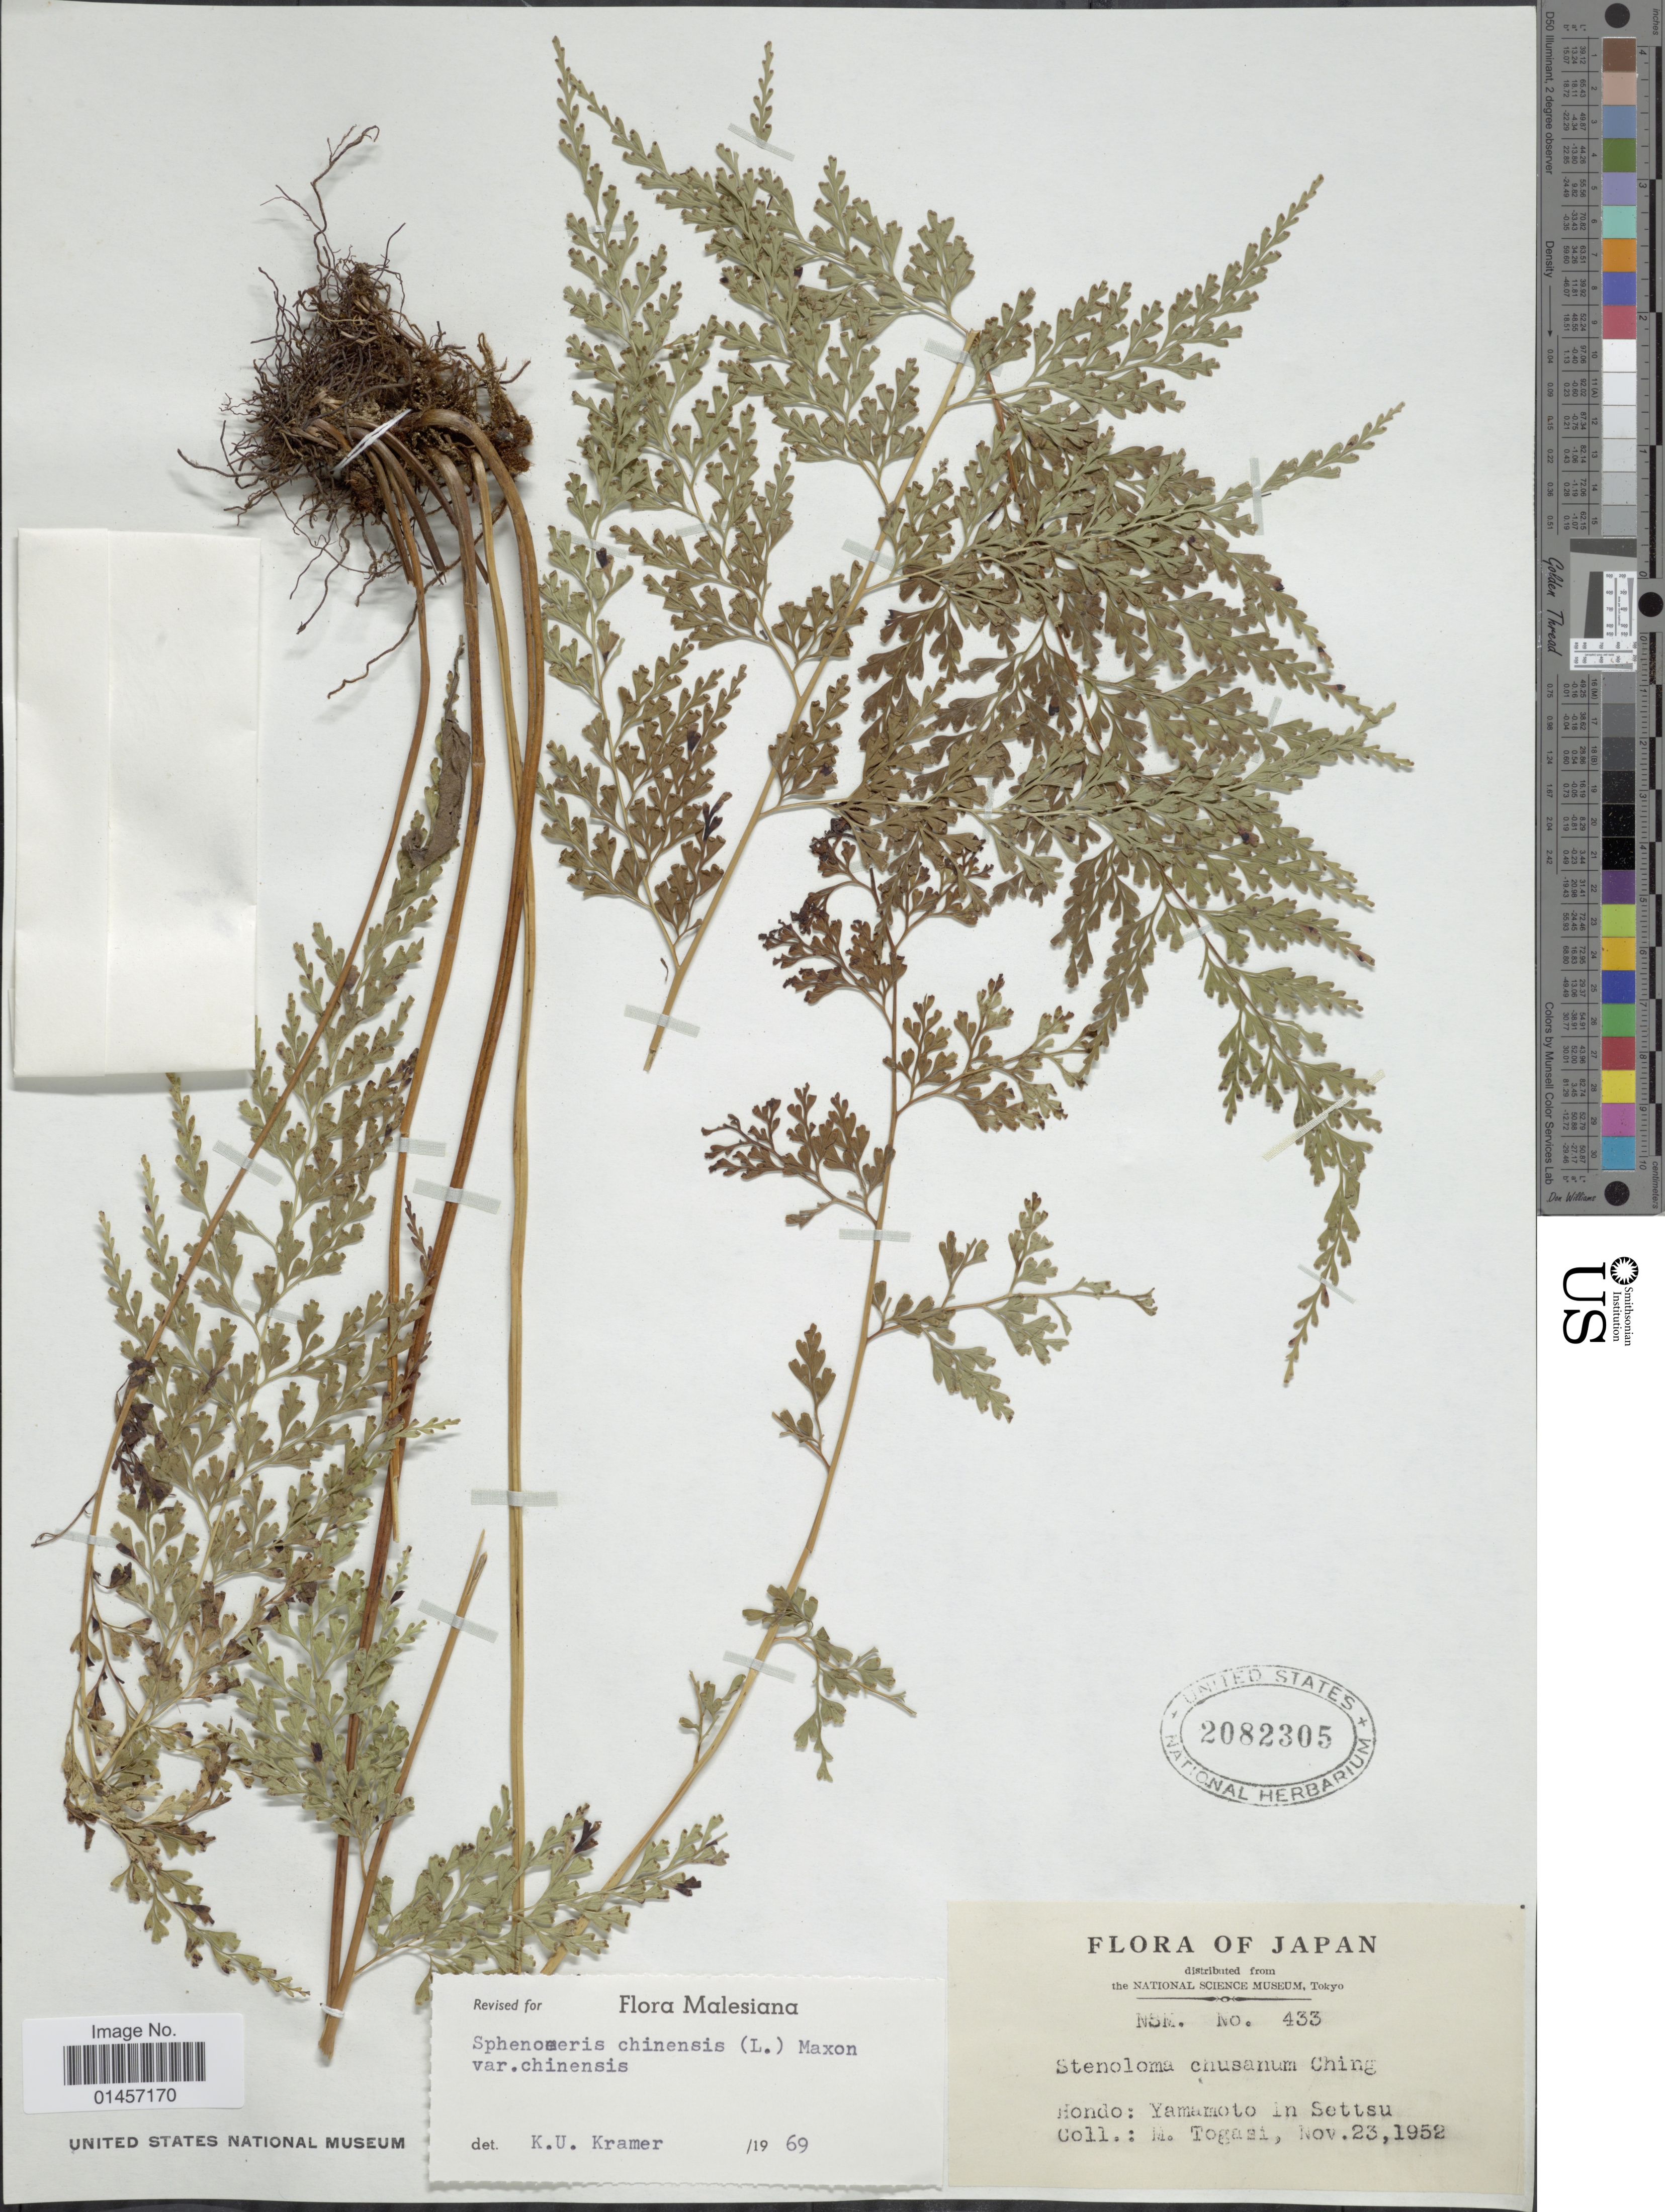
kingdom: Plantae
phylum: Tracheophyta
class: Polypodiopsida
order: Polypodiales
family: Lindsaeaceae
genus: Sphenomeris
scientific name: Sphenomeris chinensis var. chinensis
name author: (L.) Maxon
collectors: M. Togasi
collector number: NSM433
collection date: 1952-11-23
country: Japan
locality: Hondo: Yamamoto in Settsu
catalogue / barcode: US 2082305